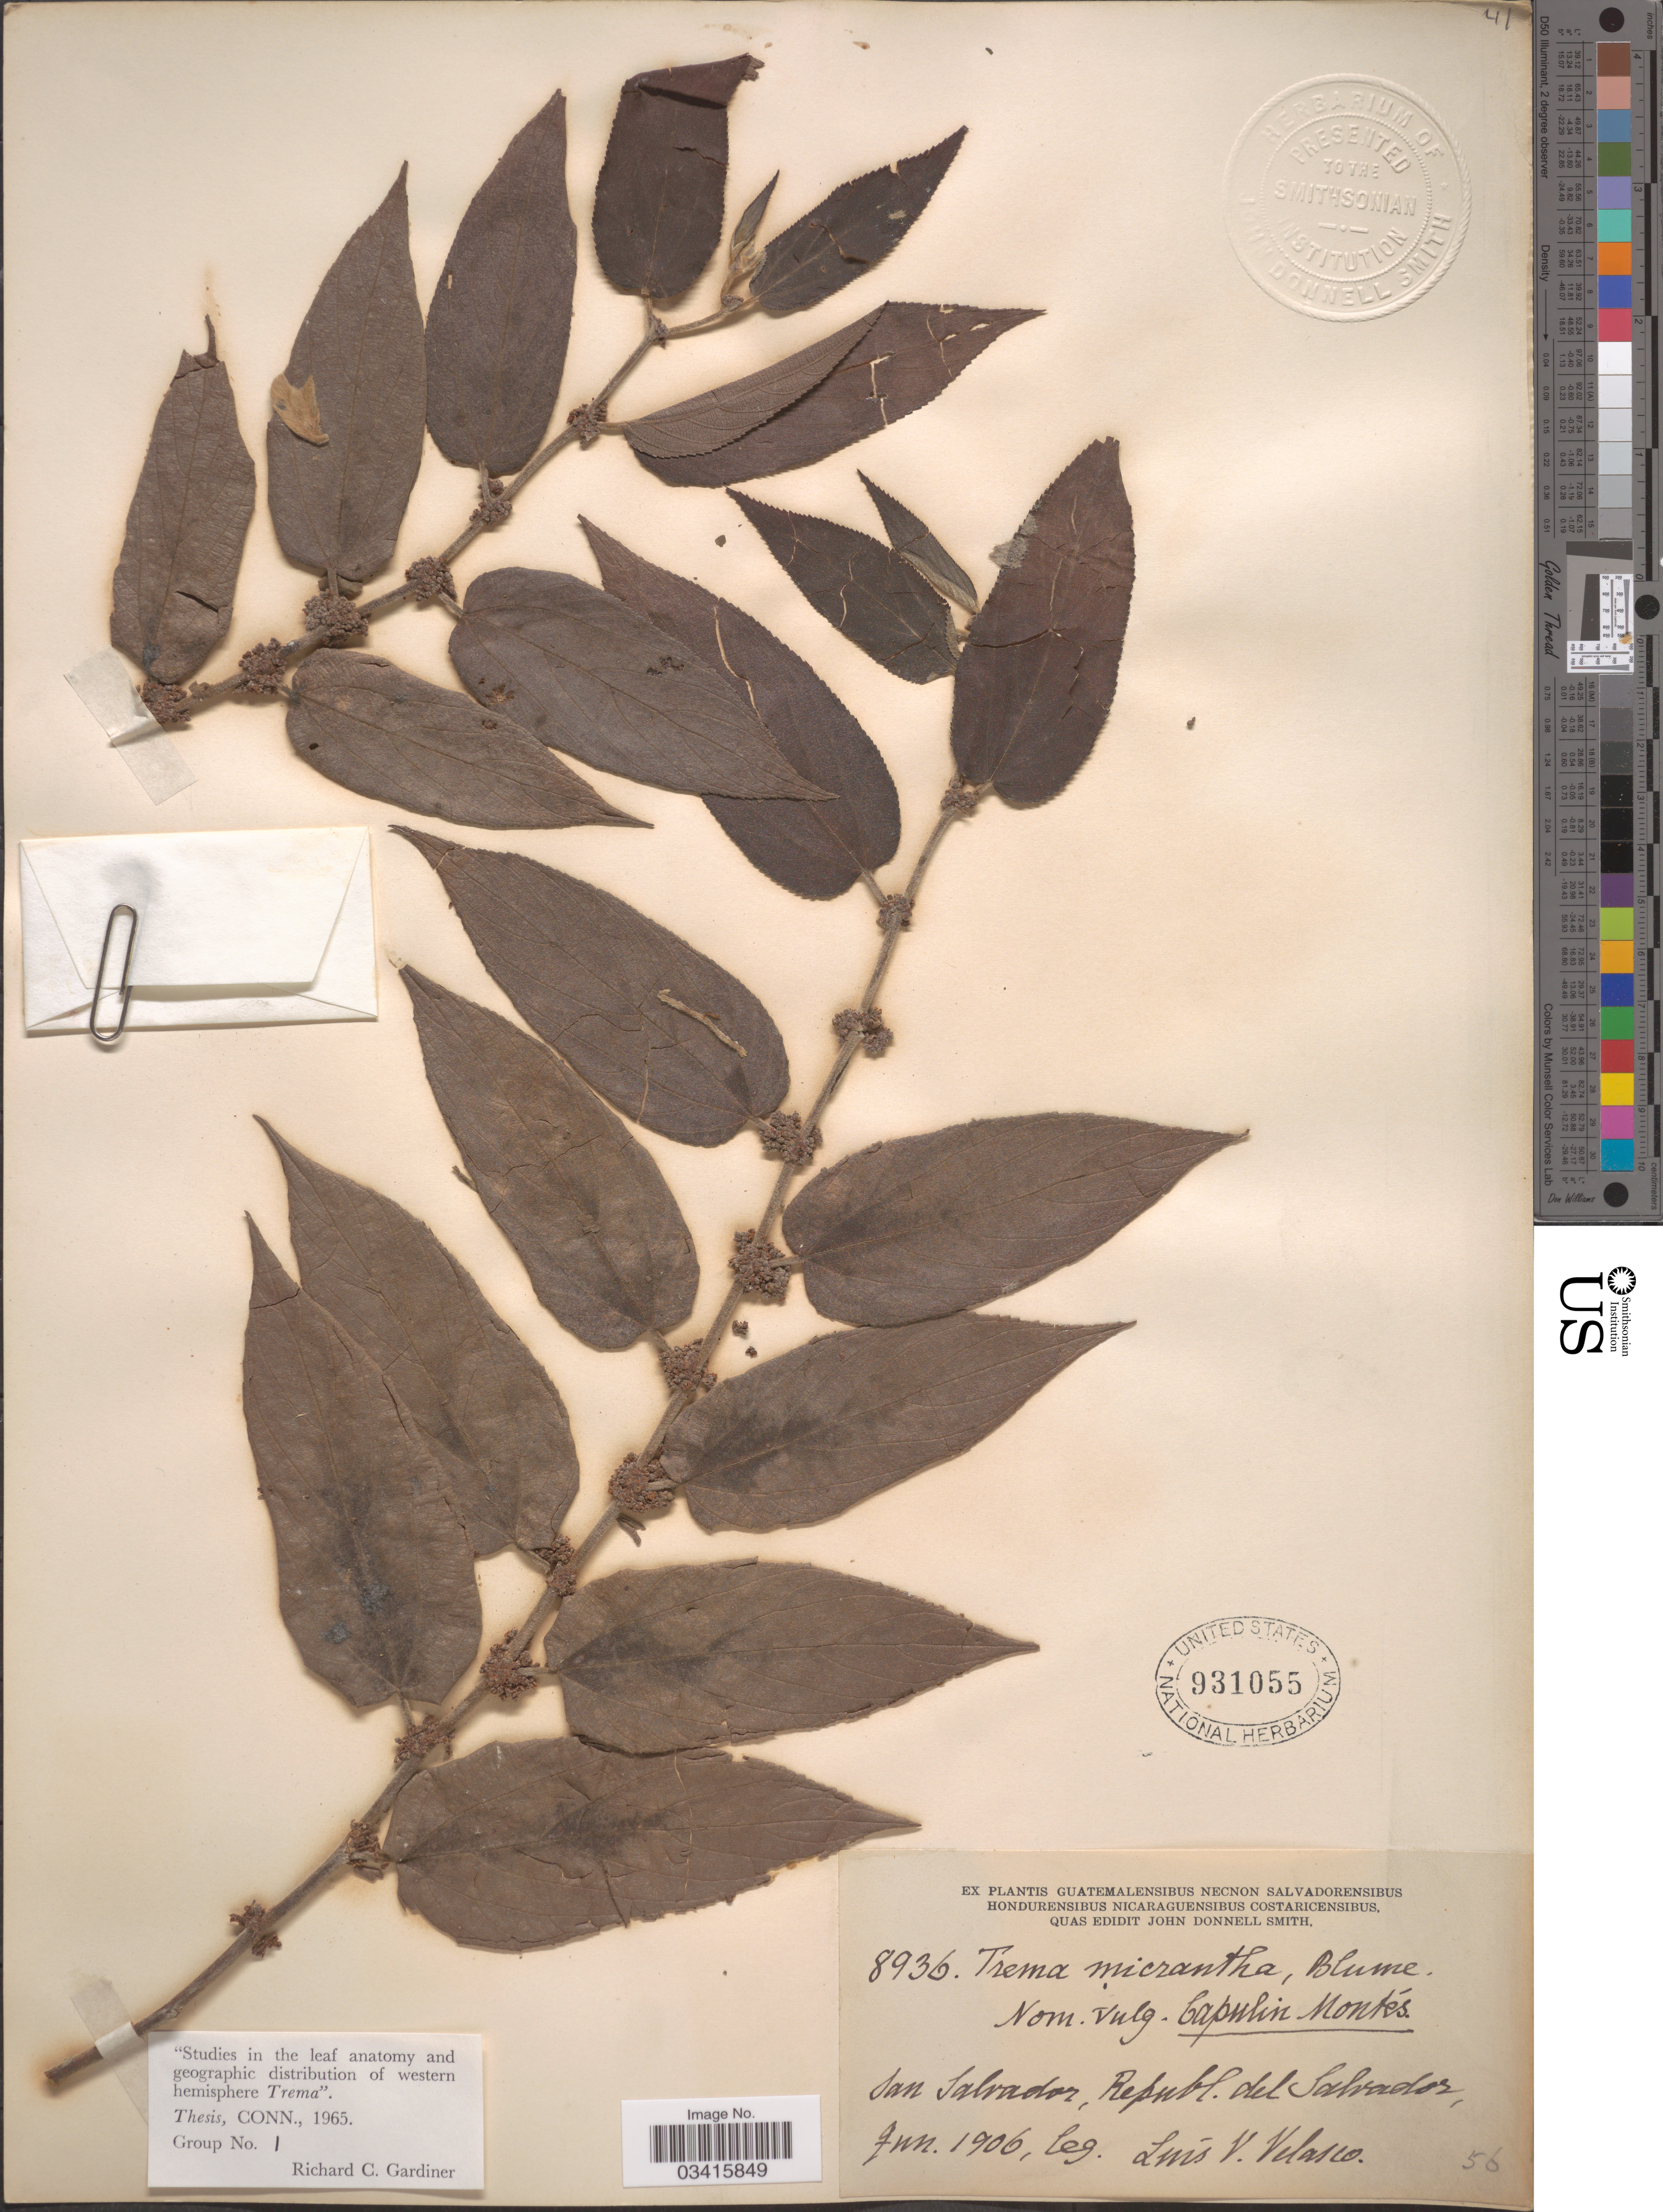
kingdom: Plantae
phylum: Tracheophyta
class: Magnoliopsida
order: Rosales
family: Cannabaceae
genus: Trema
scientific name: Trema micranthum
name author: (L.) Blume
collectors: L. Velasco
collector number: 8936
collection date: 1906-06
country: El Salvador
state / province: San Salvador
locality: Republ. del Salvador.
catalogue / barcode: US 931055